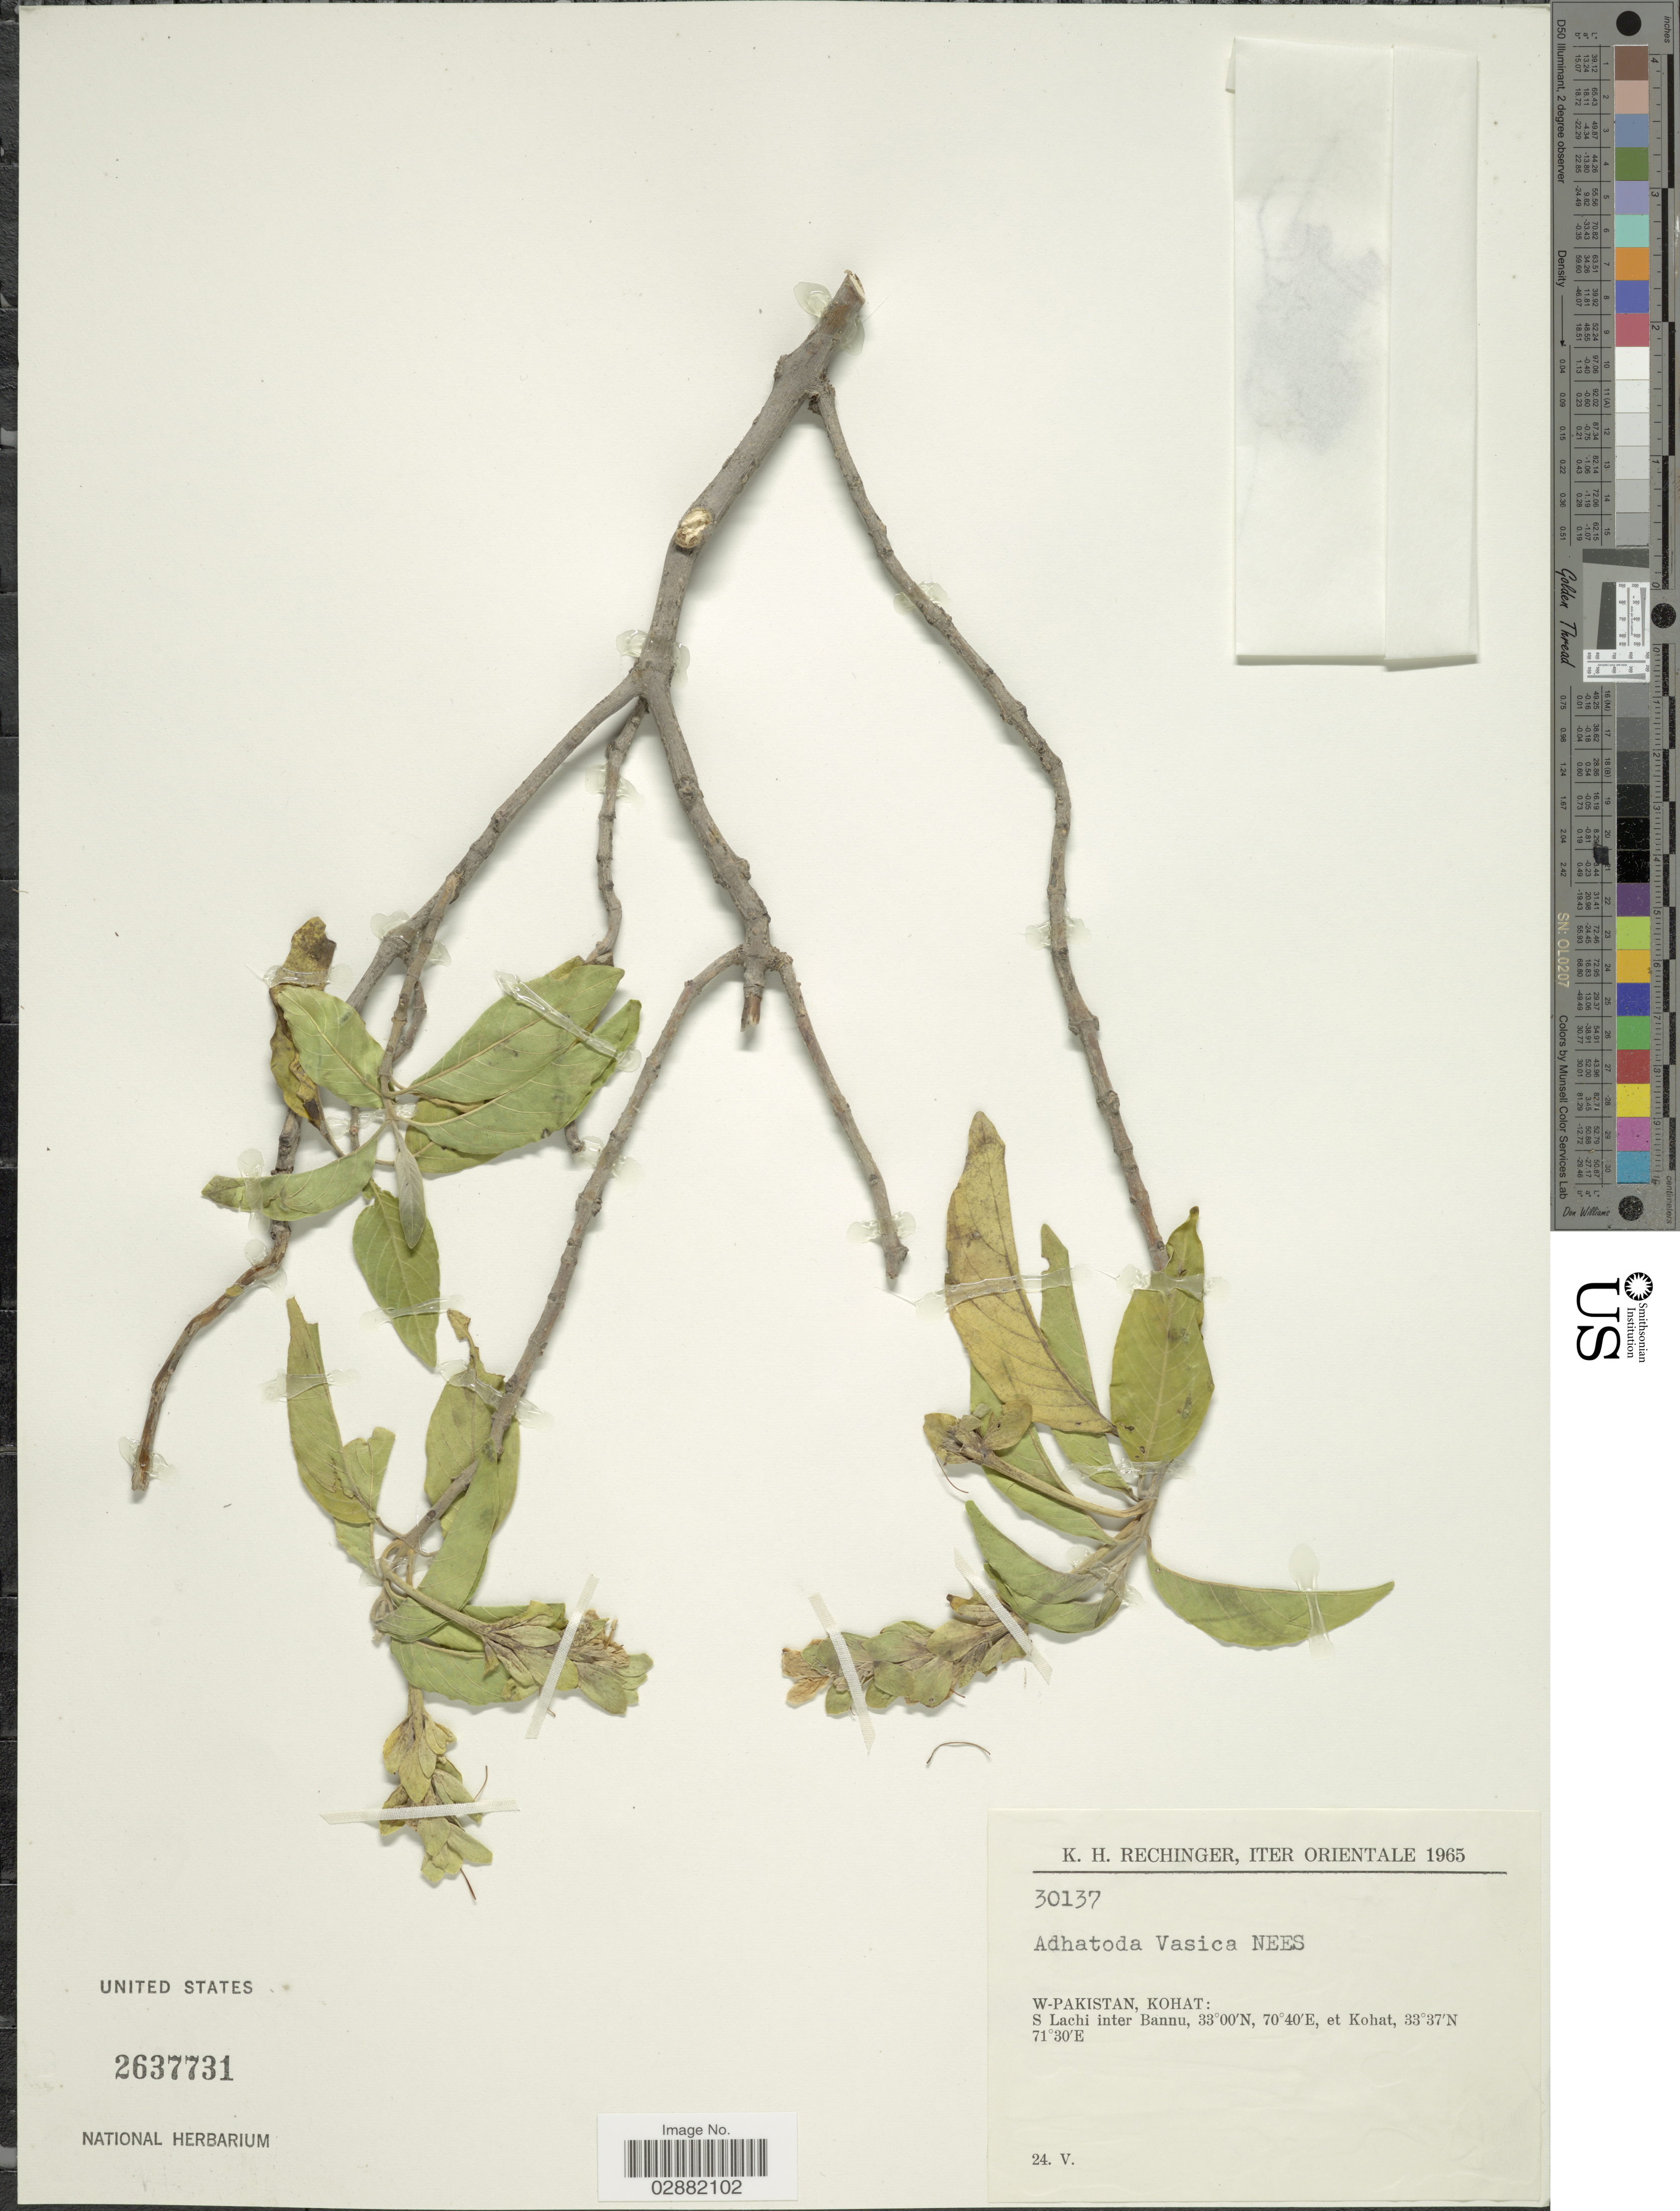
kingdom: Plantae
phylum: Tracheophyta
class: Magnoliopsida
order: Lamiales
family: Acanthaceae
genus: Justicia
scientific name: Justicia adhatoda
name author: L.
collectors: K. H. Rechinger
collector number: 30137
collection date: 1965-05-24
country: Pakistan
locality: W-Pakistan, Kohat, S Lachi inter Bannu, et Kohat.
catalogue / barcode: US 2637731